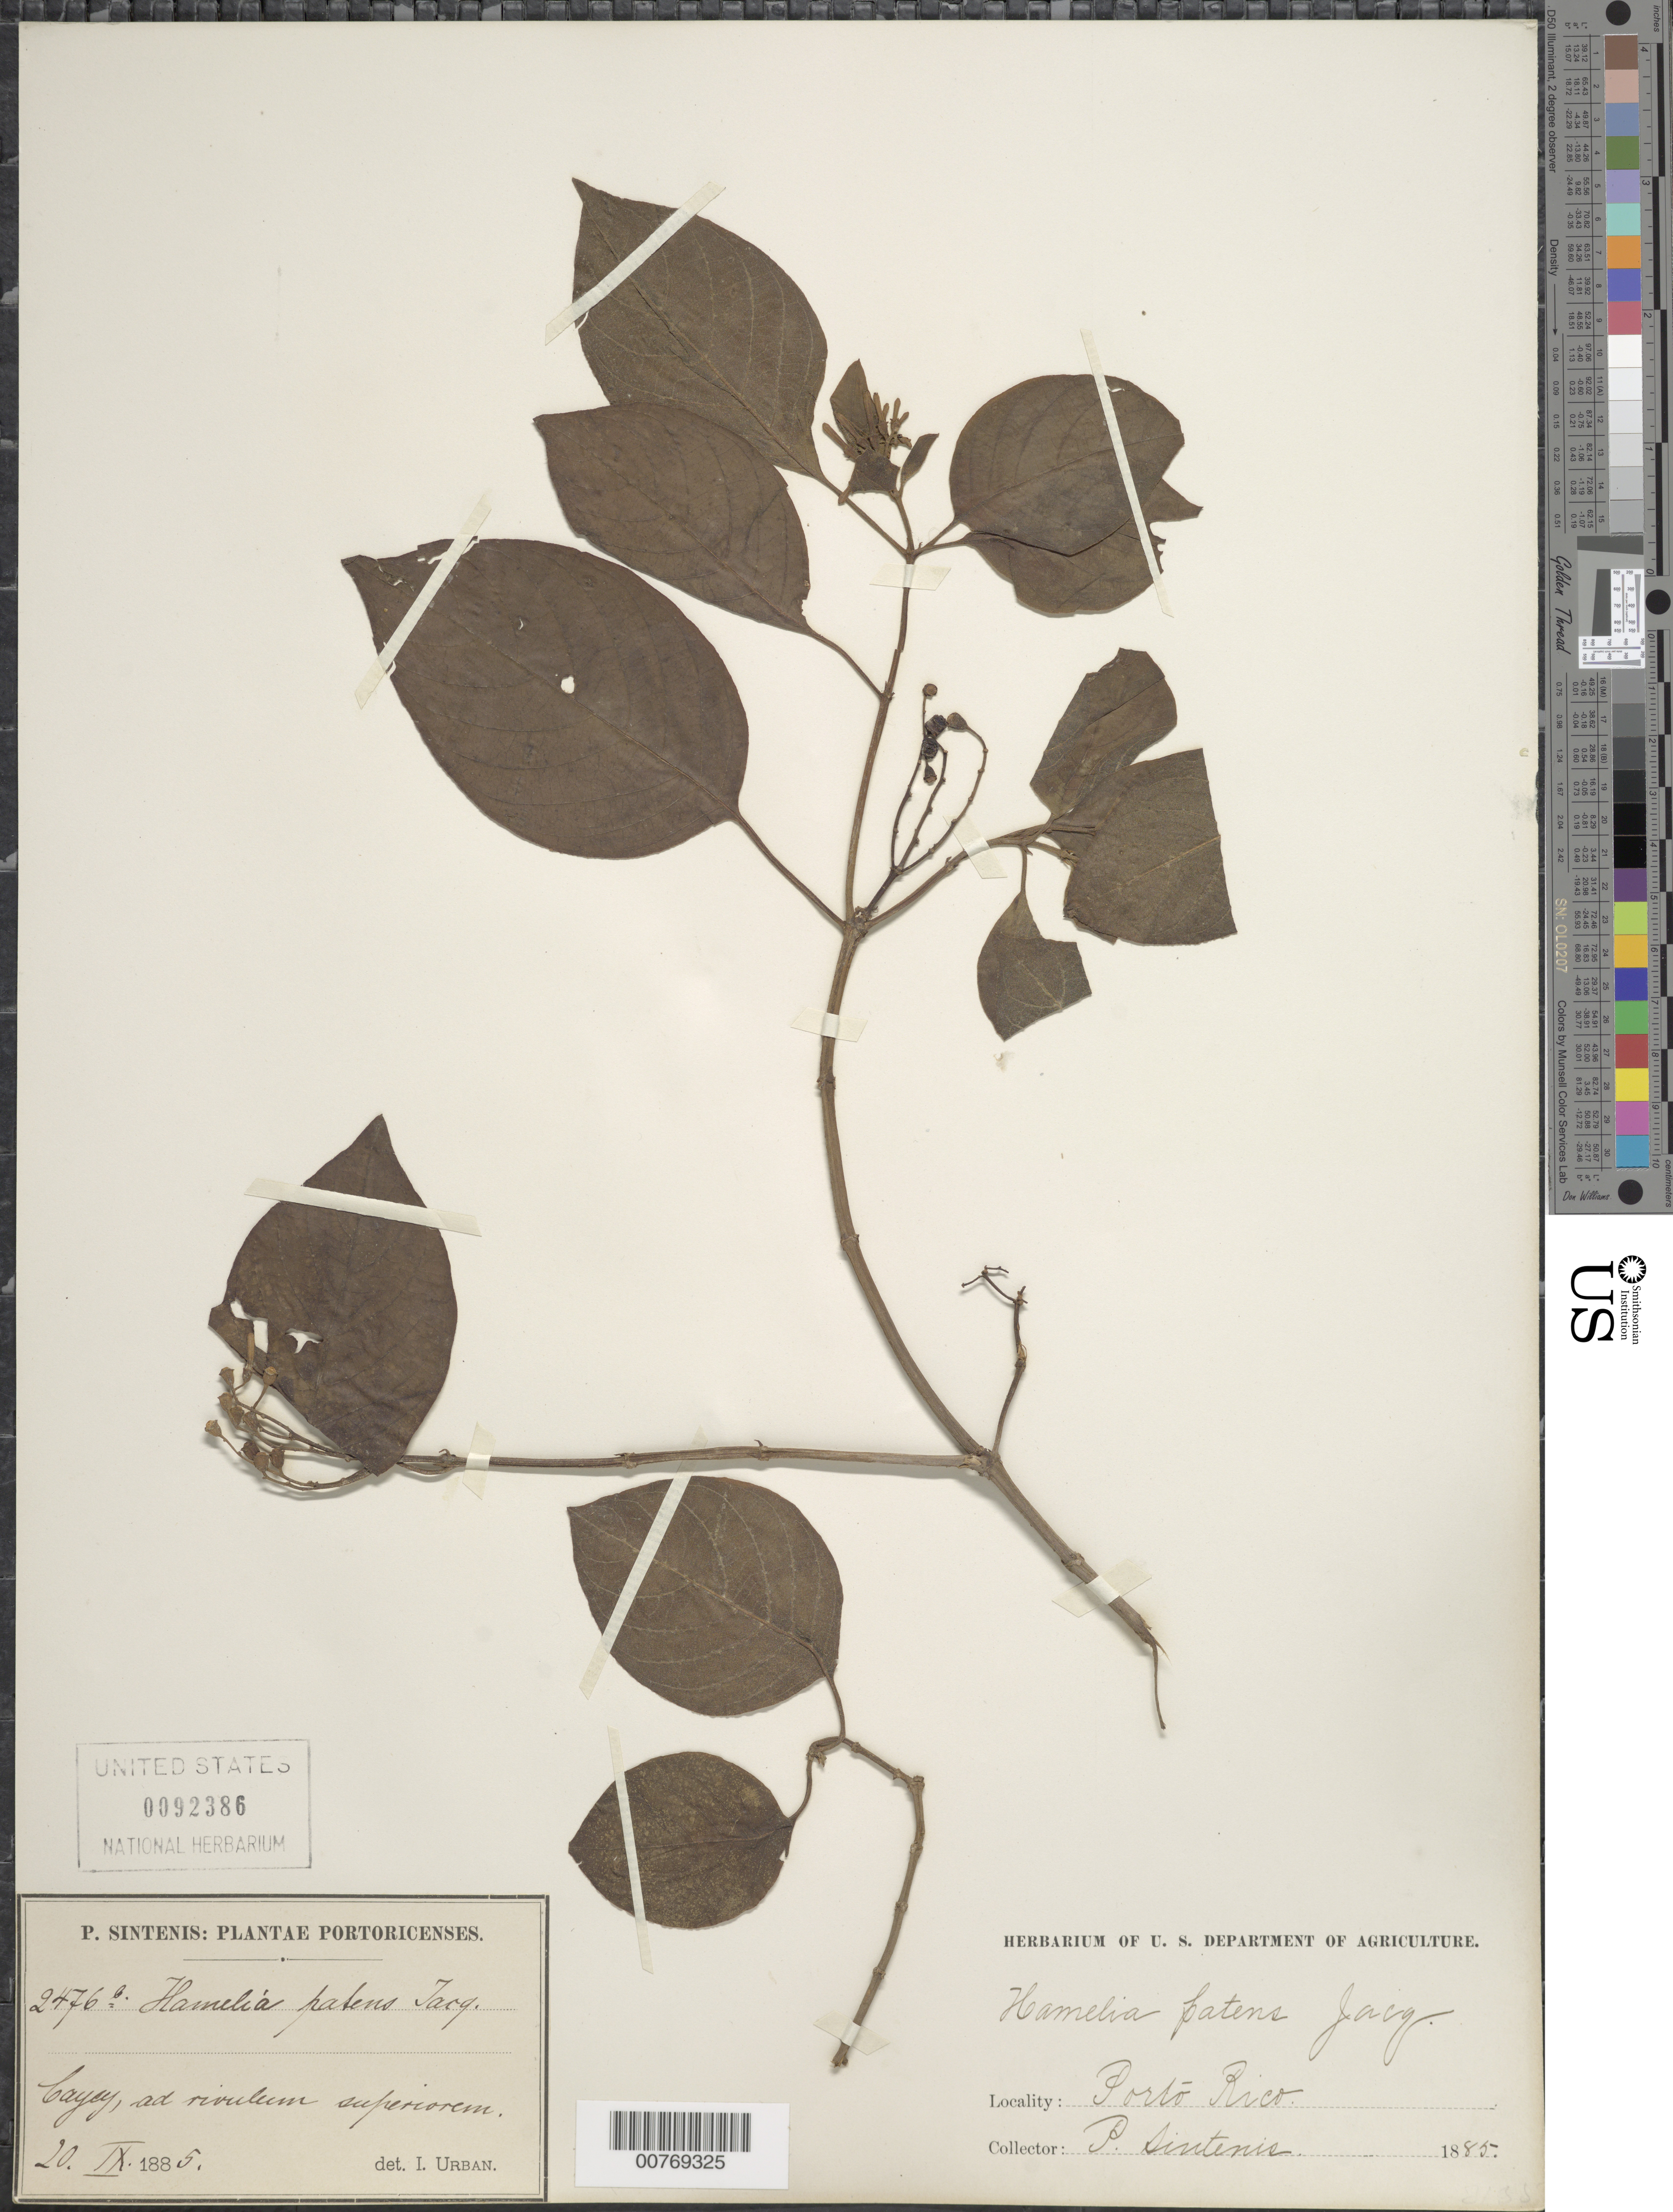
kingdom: Plantae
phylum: Tracheophyta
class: Magnoliopsida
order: Gentianales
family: Rubiaceae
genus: Hamelia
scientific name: Hamelia patens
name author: Jacq.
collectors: P. Sintenis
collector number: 2476 b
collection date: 1886-11-08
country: Puerto Rico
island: Greater Antilles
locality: Sierra de Naguabo ad Rio Blanco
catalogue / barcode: US 92386